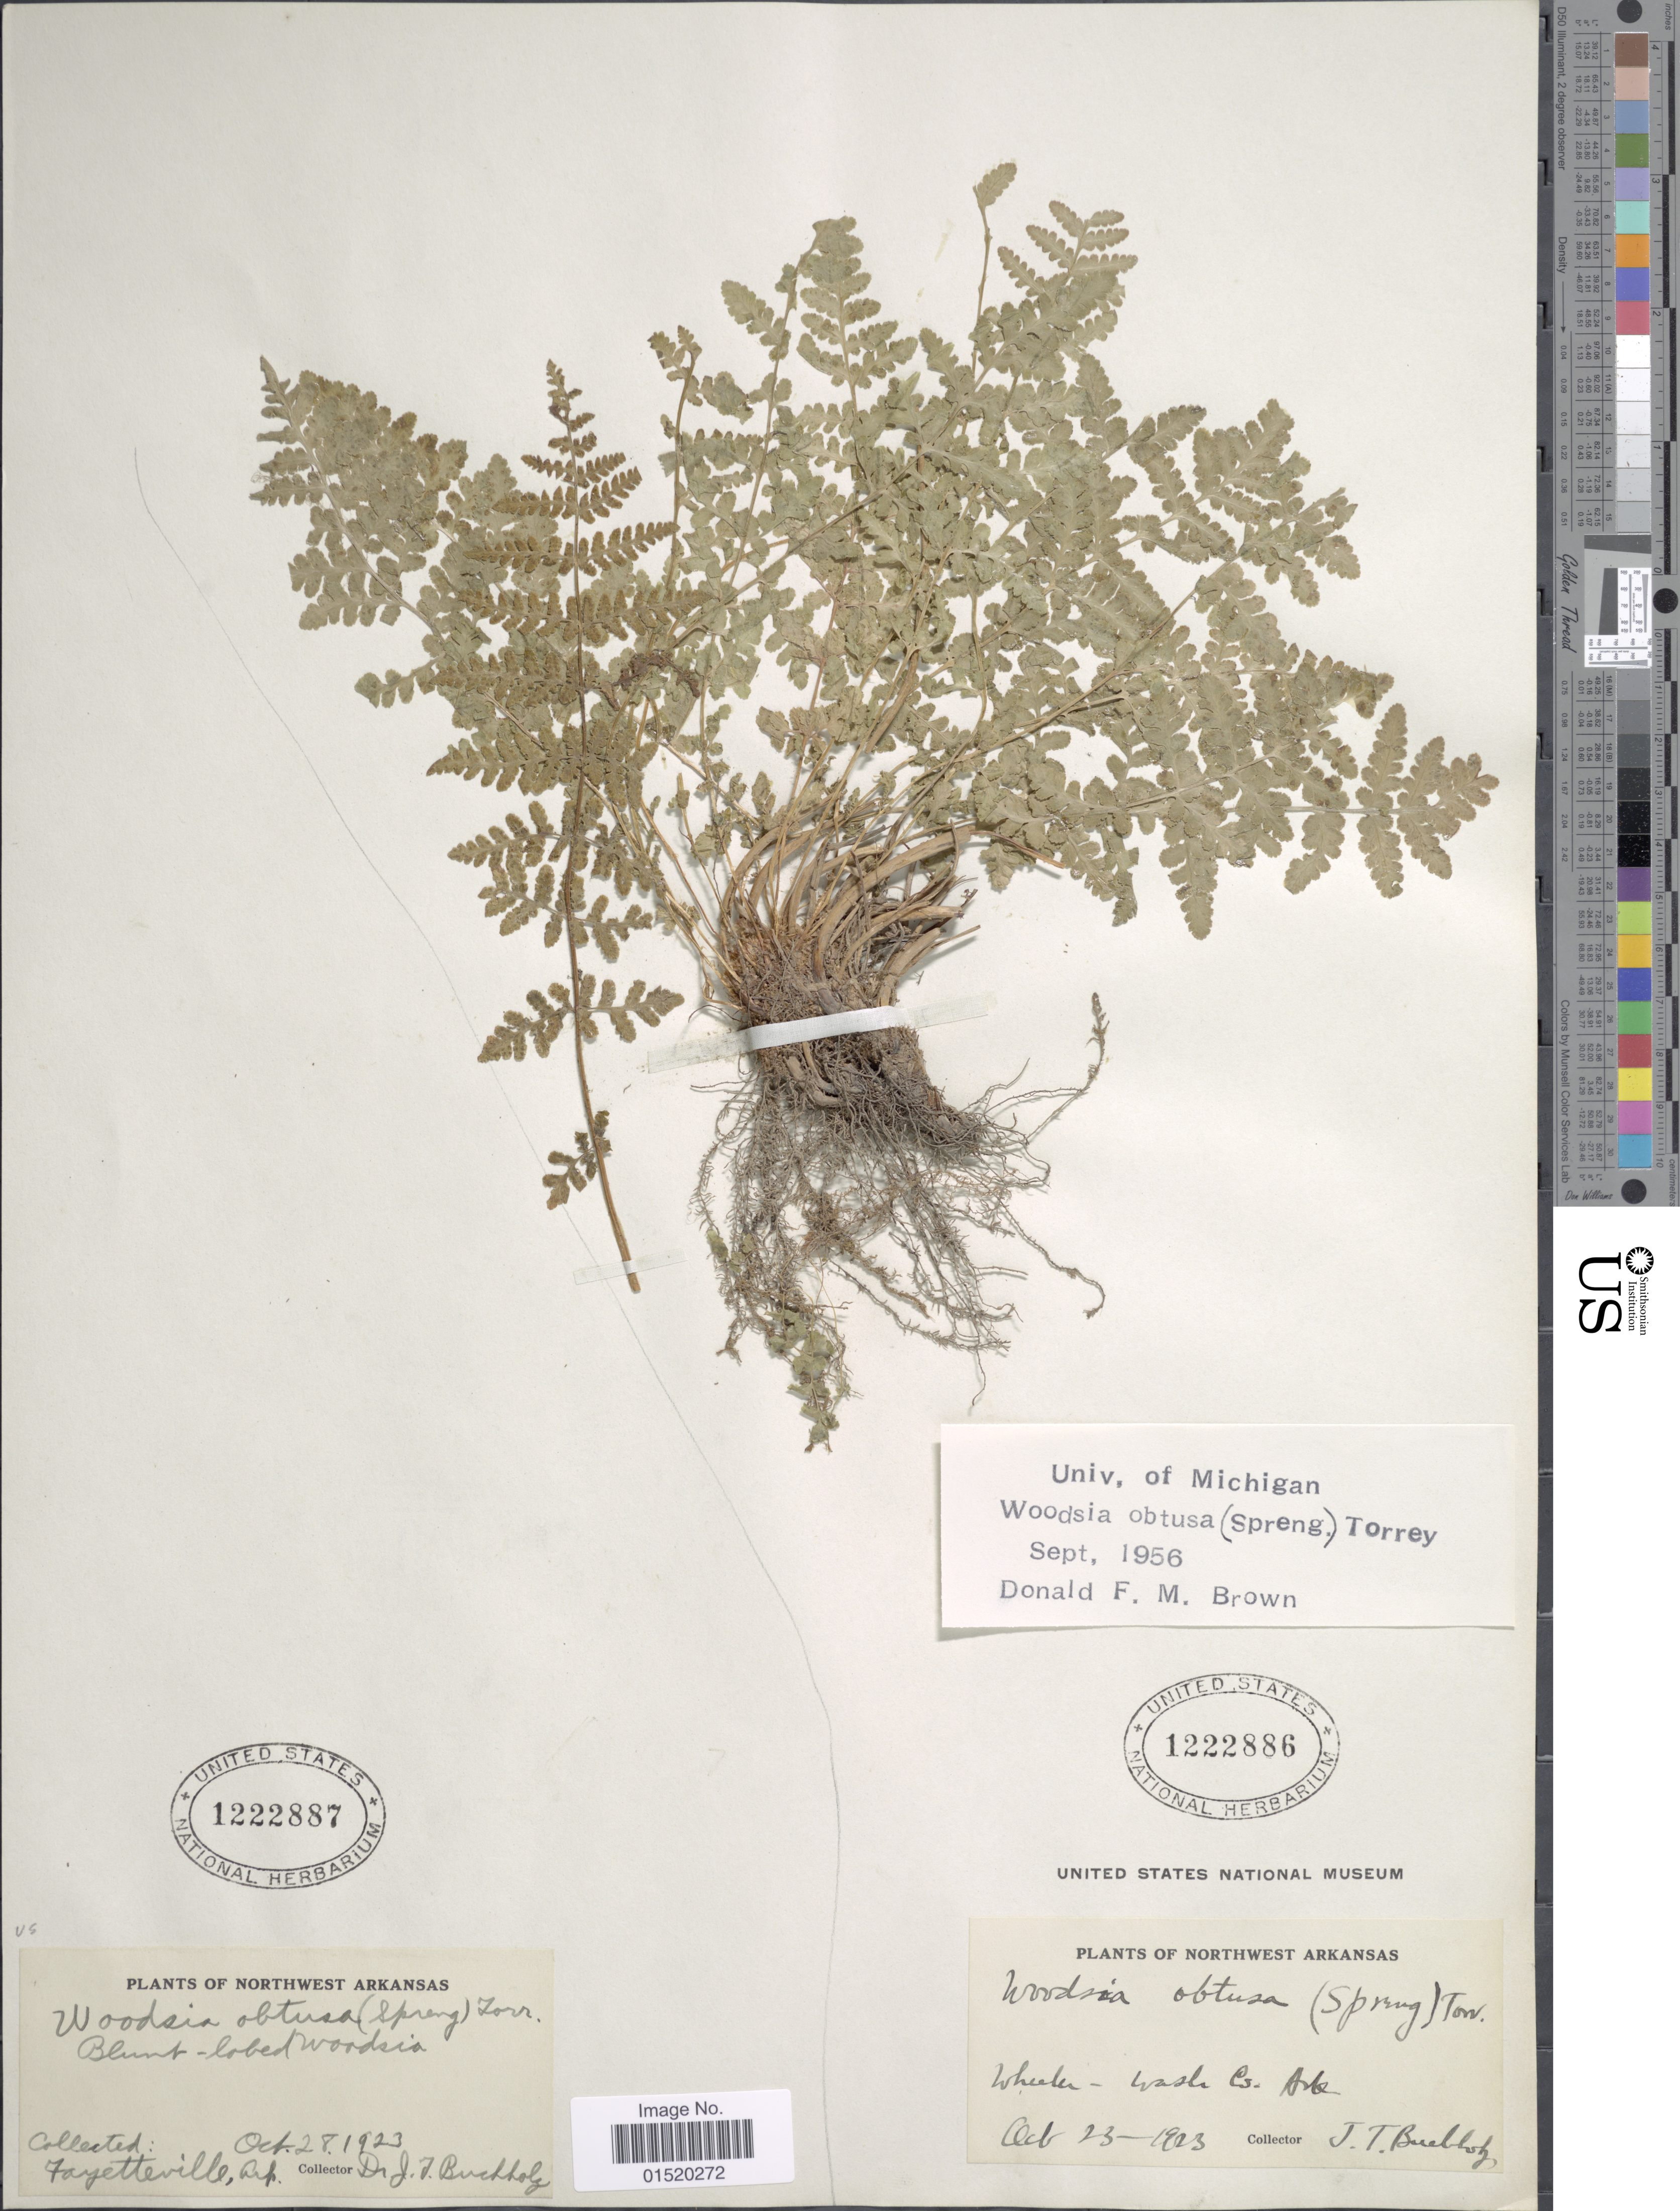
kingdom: Plantae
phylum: Tracheophyta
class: Polypodiopsida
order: Polypodiales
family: Woodsiaceae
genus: Woodsia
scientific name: Woodsia obtusa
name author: (Spreng.) Torr.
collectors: J. T. Buchholz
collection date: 1923-10-28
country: United States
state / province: Arkansas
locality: Northwest Arkansas, Fayetteville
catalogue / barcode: US 1222887